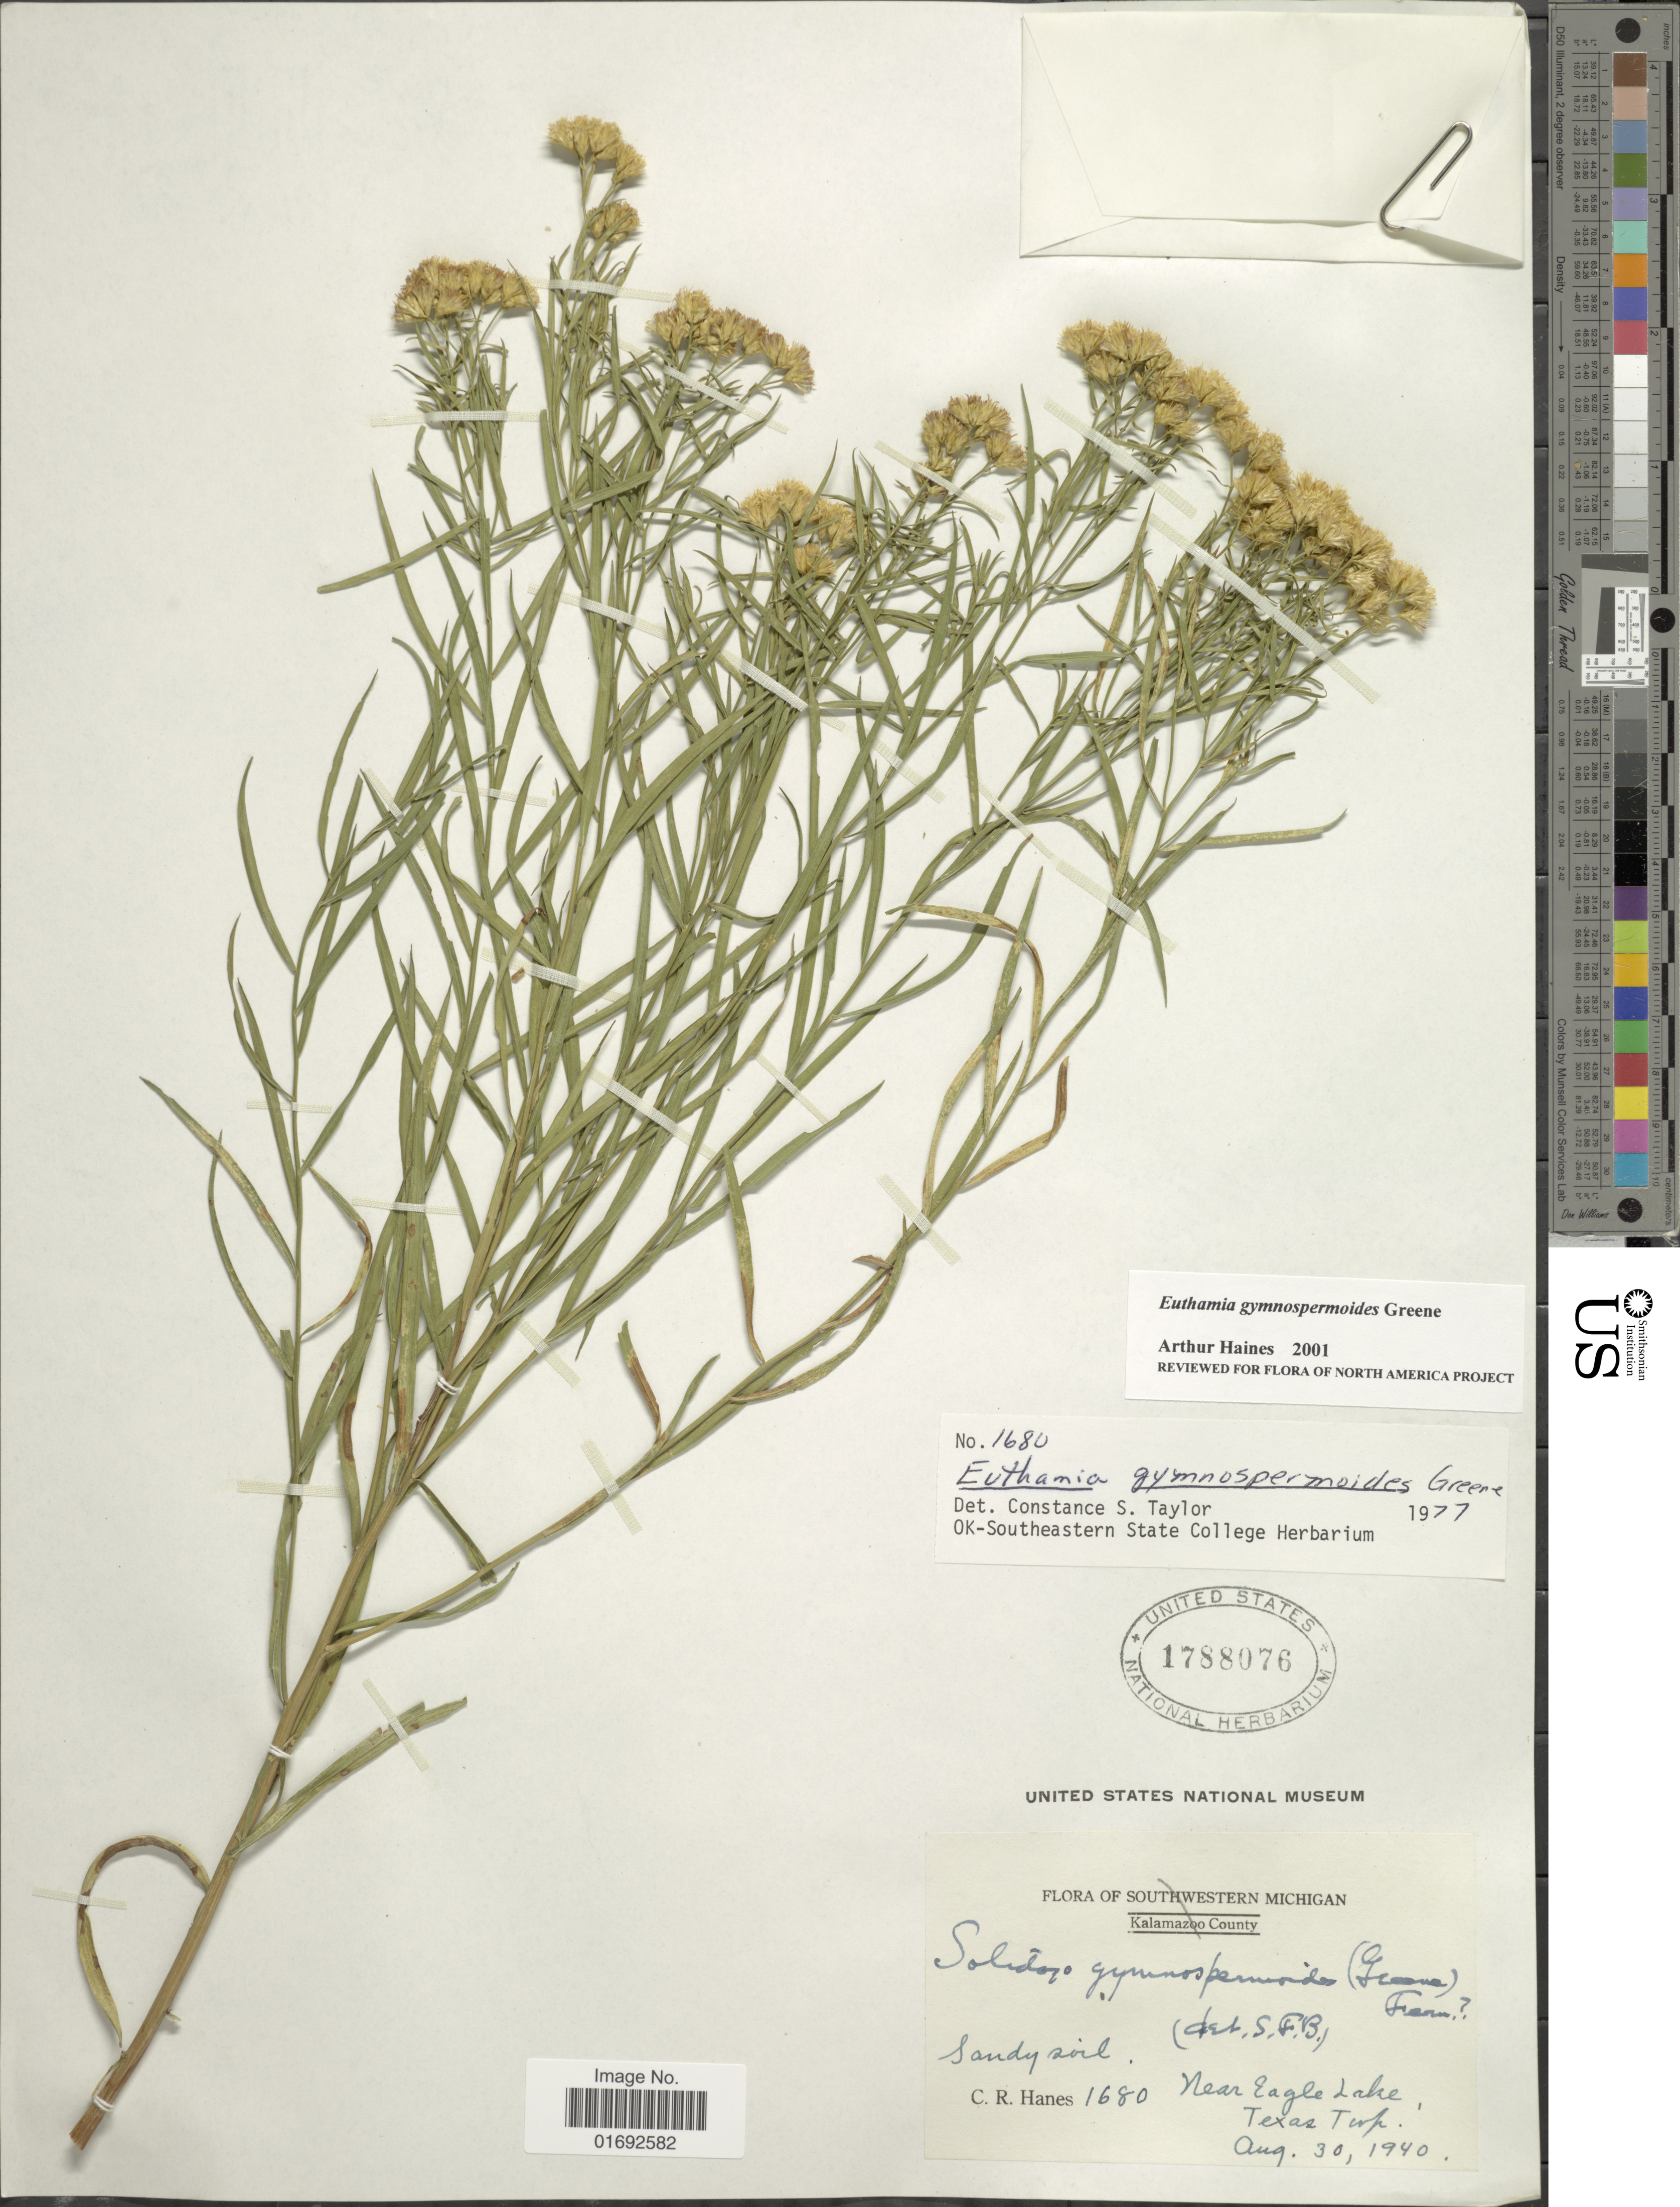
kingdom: Plantae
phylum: Tracheophyta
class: Magnoliopsida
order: Asterales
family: Asteraceae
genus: Euthamia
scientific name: Euthamia graminifolia var. major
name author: (Michx.) Moldenke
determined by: Urbatsch, Lowell E., Curator (LSU), Louisiana State University (UNITED STATES)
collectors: C. Hanes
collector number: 1680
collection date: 1940-08-30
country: United States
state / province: Texas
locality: Near Eagle Lake, Texas Twp.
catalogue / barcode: US 1788076